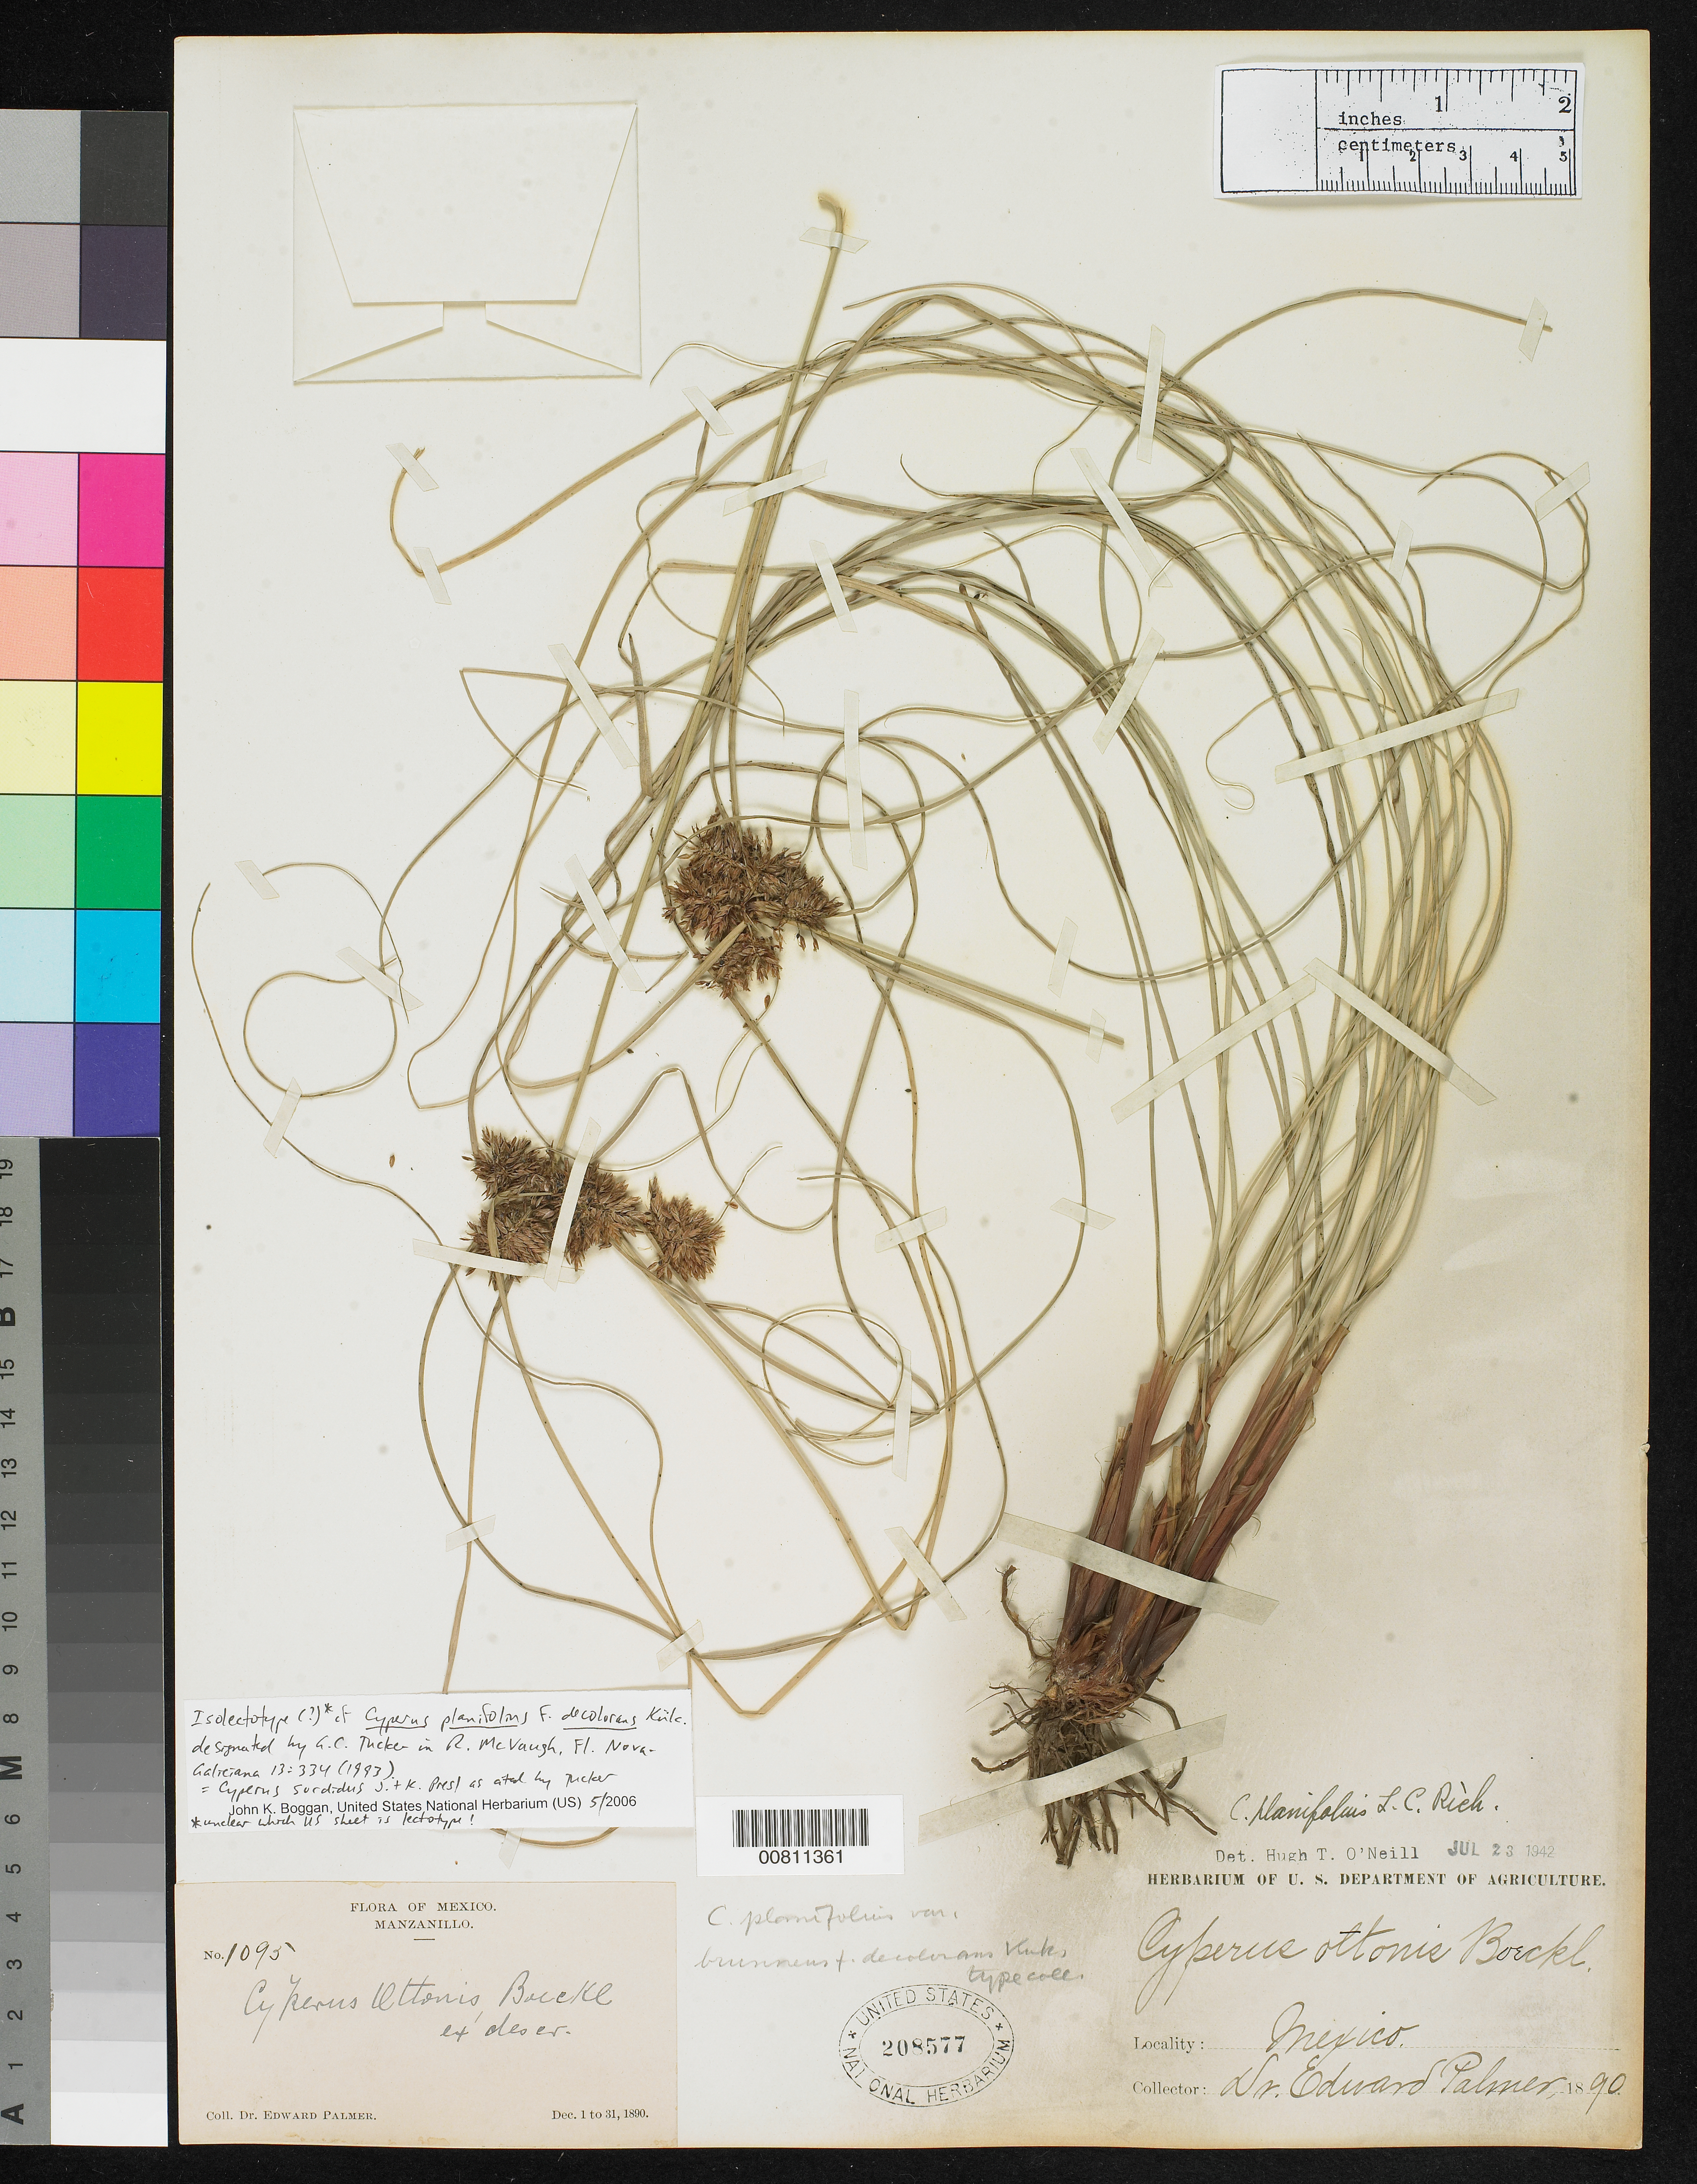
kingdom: Plantae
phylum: Tracheophyta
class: Liliopsida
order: Poales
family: Cyperaceae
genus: Cyperus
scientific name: Cyperus planifolius f. decolorans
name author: Kük. in Engl.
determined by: Boggan, J. K., (US), NMNH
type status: Isolectotype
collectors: E. Palmer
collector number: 1095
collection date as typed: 01 Dec 1890 to 31 Dec 1890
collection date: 1890-12-01/1890-12-31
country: Mexico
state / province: Colima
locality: Manzanillo.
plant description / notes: Not annotated by Tucker; unclear from lectotypification which US sheet is lectotype.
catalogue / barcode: US 208577